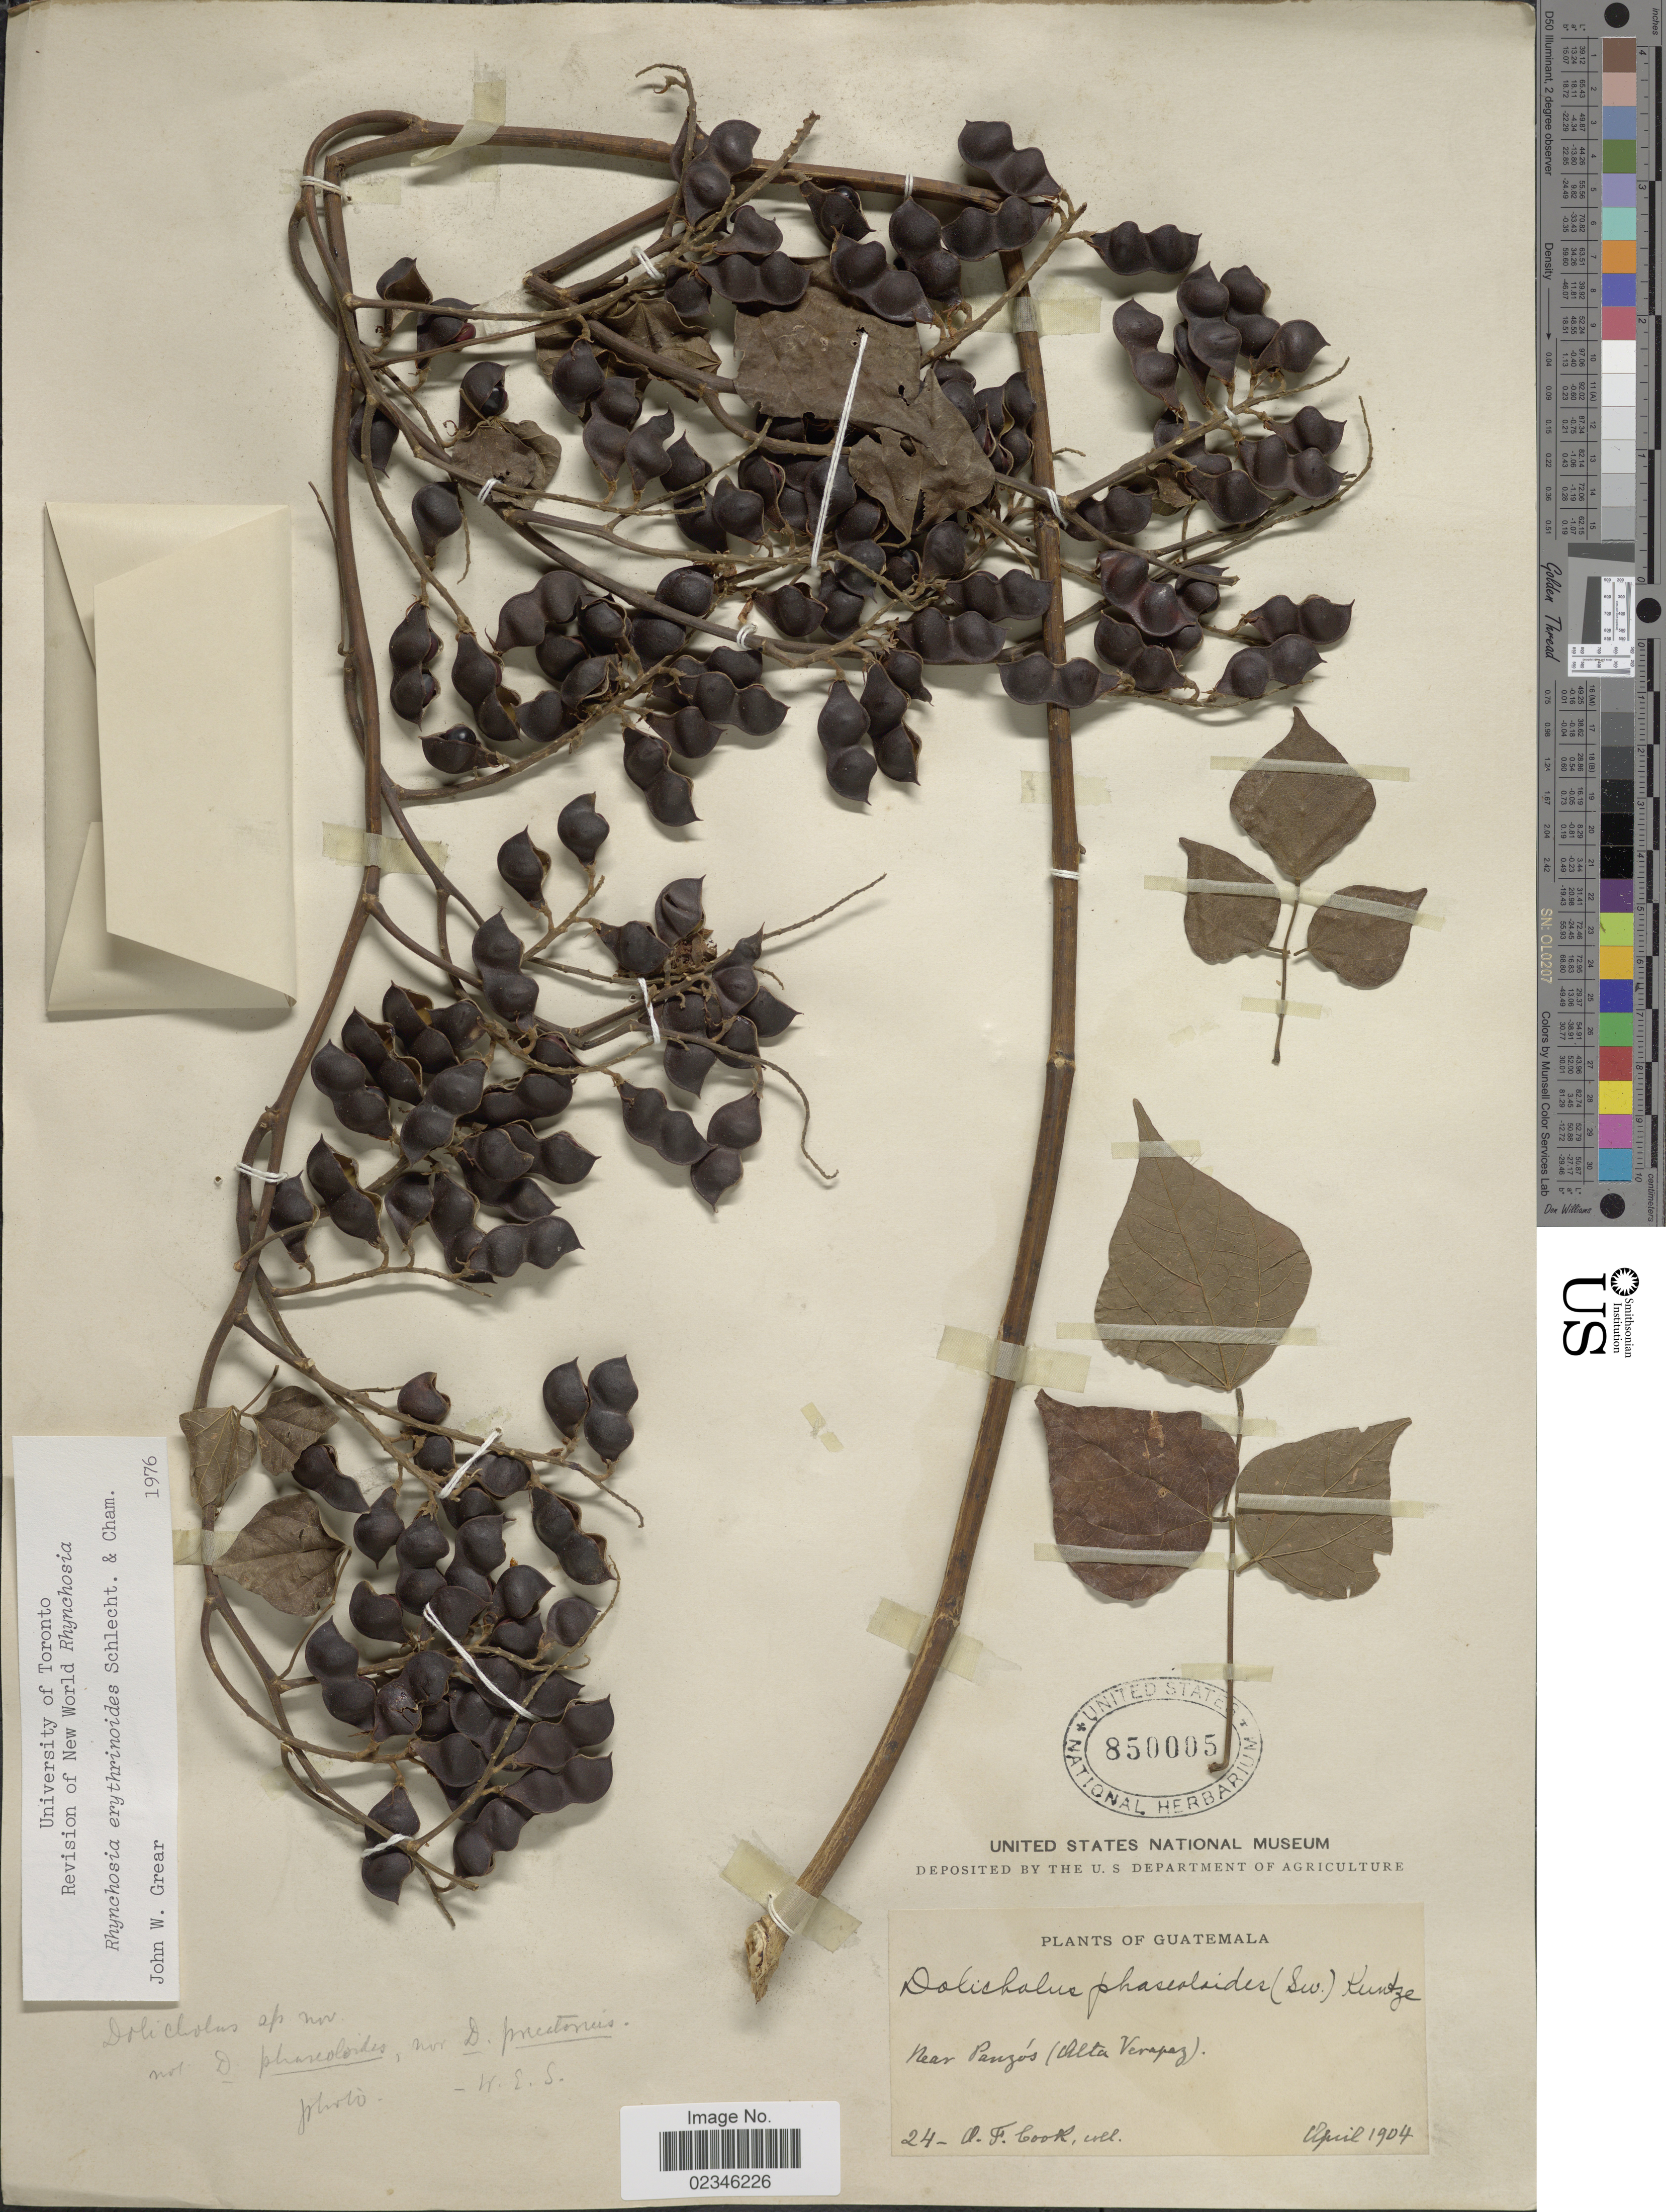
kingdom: Plantae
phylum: Tracheophyta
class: Magnoliopsida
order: Fabales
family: Fabaceae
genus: Rhynchosia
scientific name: Rhynchosia erythrinoides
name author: Schltdl. & Cham.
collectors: O. F. Cook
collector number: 24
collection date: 1904-04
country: Guatemala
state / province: Alta Verapaz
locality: Near Pangos (Alta Verapaz)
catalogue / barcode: US 850005